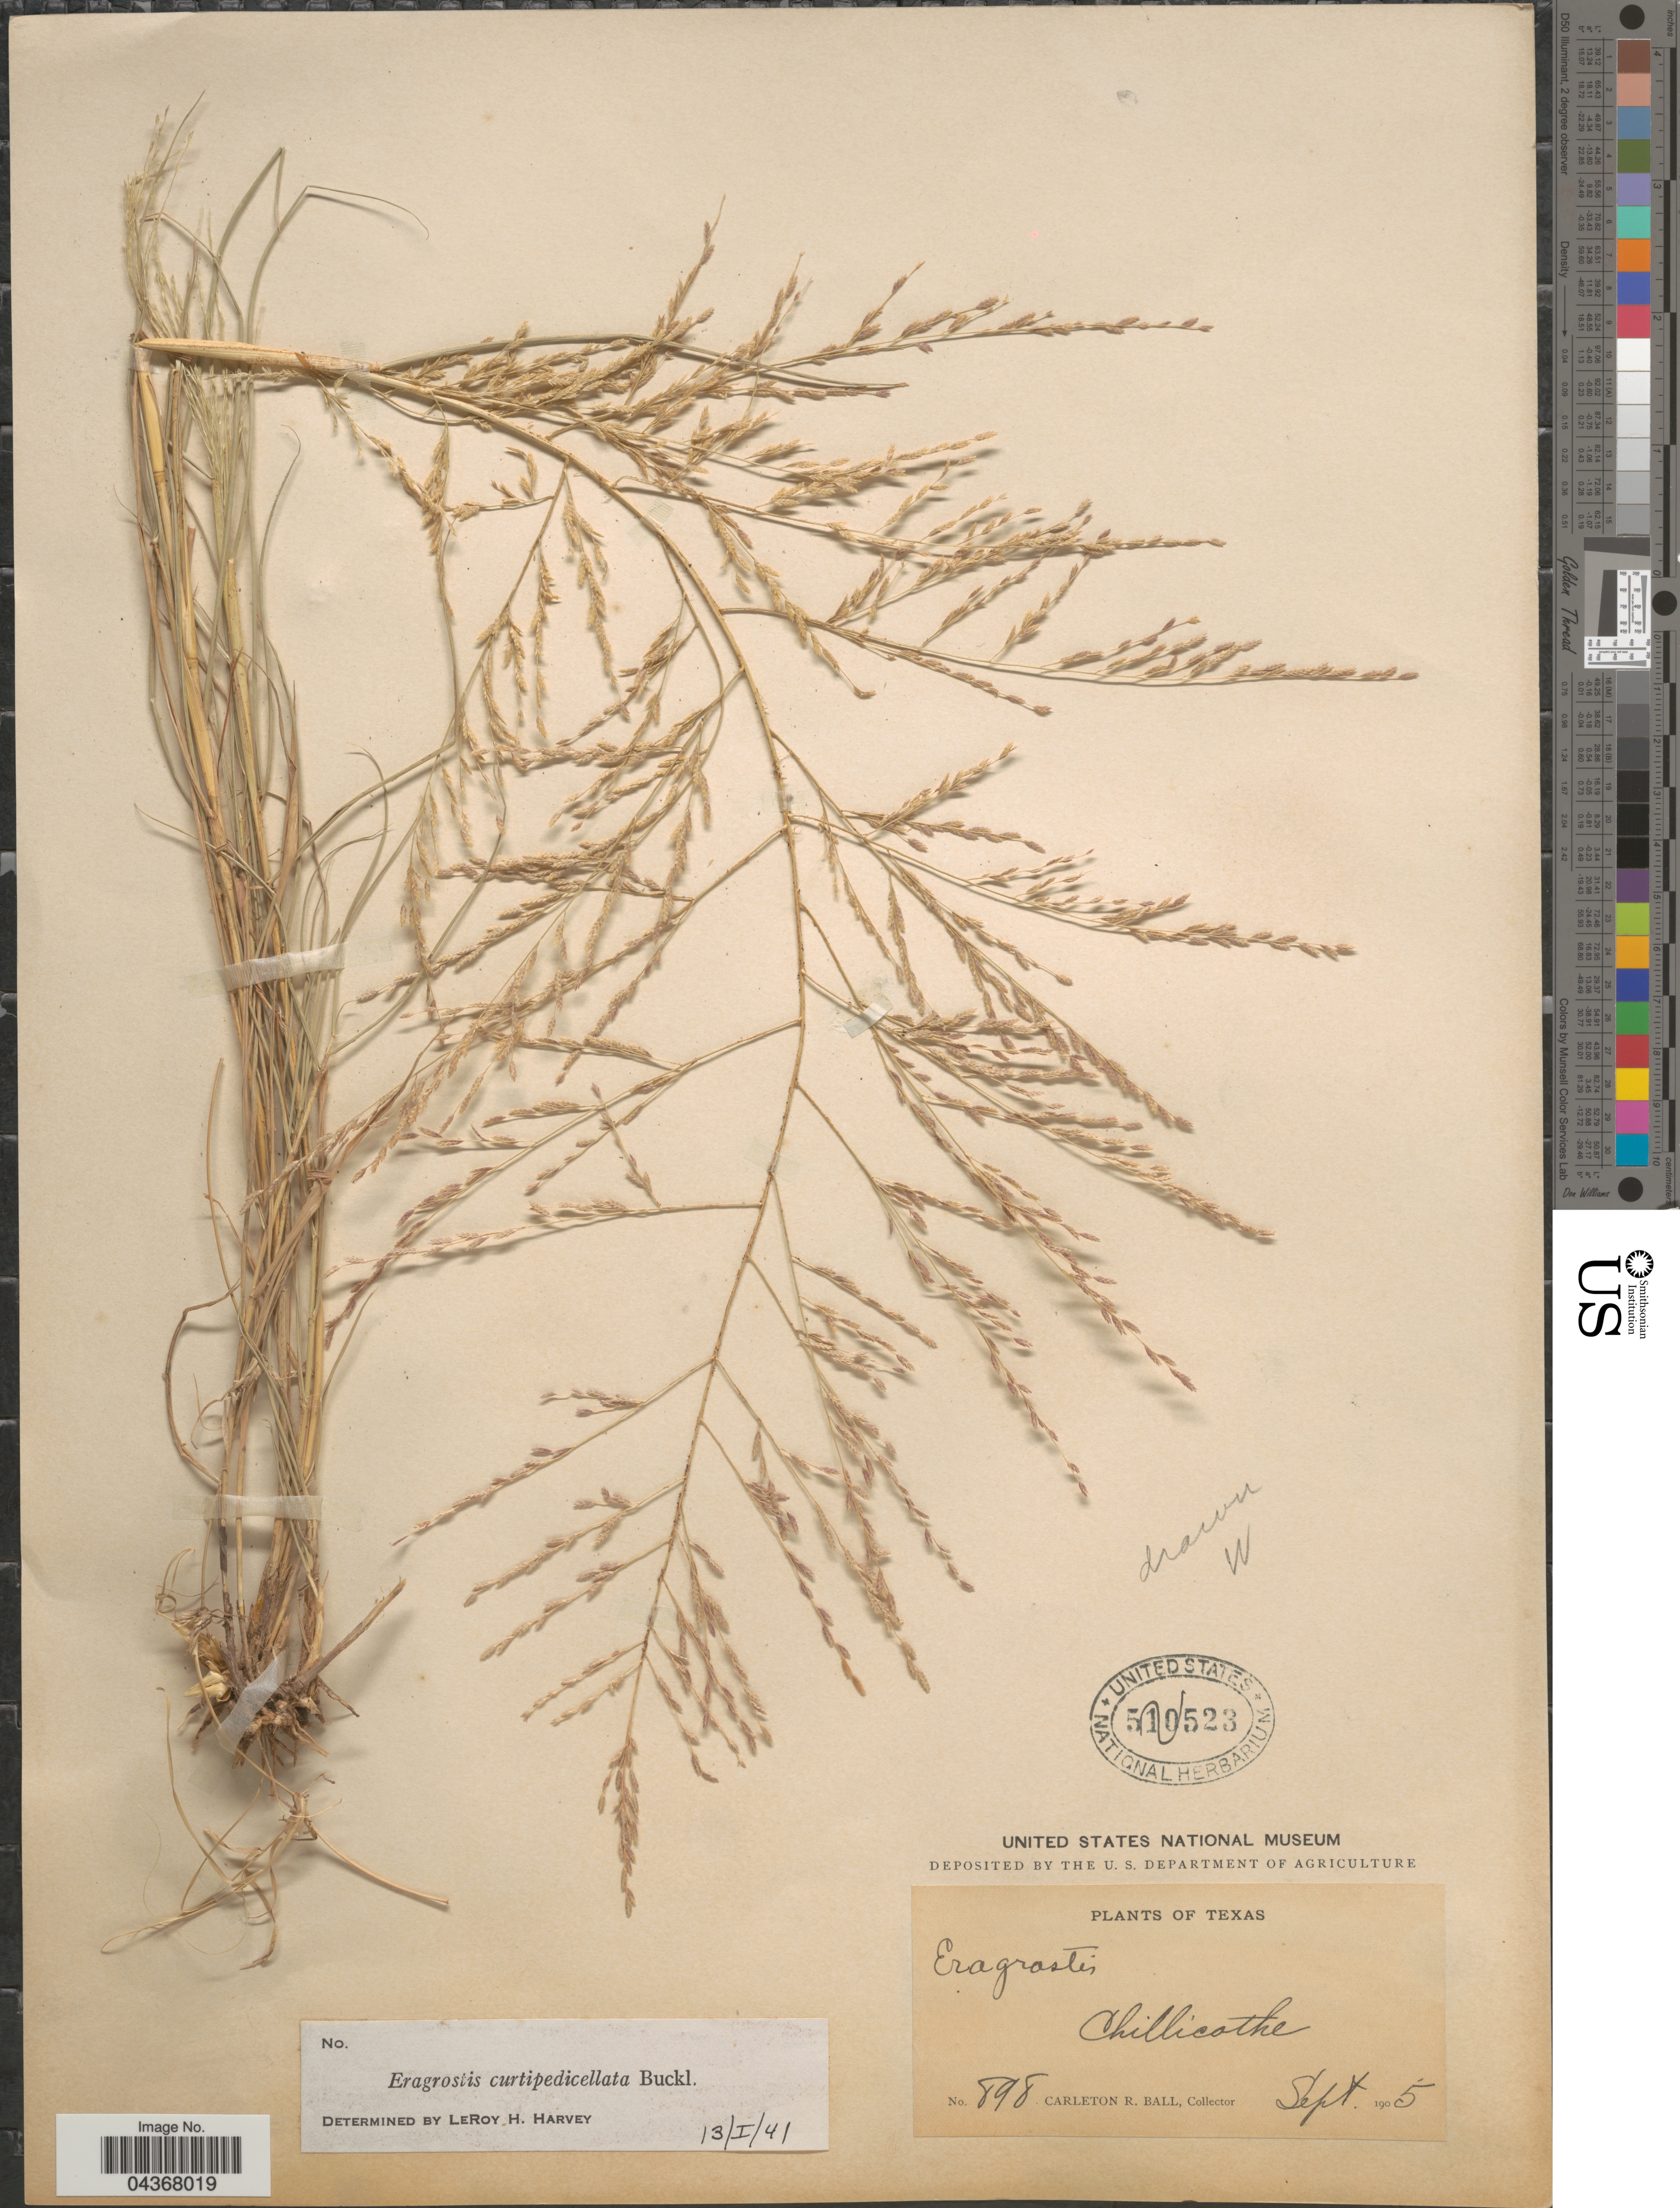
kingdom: Plantae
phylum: Tracheophyta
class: Liliopsida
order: Poales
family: Poaceae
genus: Eragrostis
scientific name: Eragrostis curtipedicellata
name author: Buckley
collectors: C. R. Ball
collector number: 898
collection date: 1905-09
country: United States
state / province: Texas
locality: Chillicothe.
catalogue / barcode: US 501523